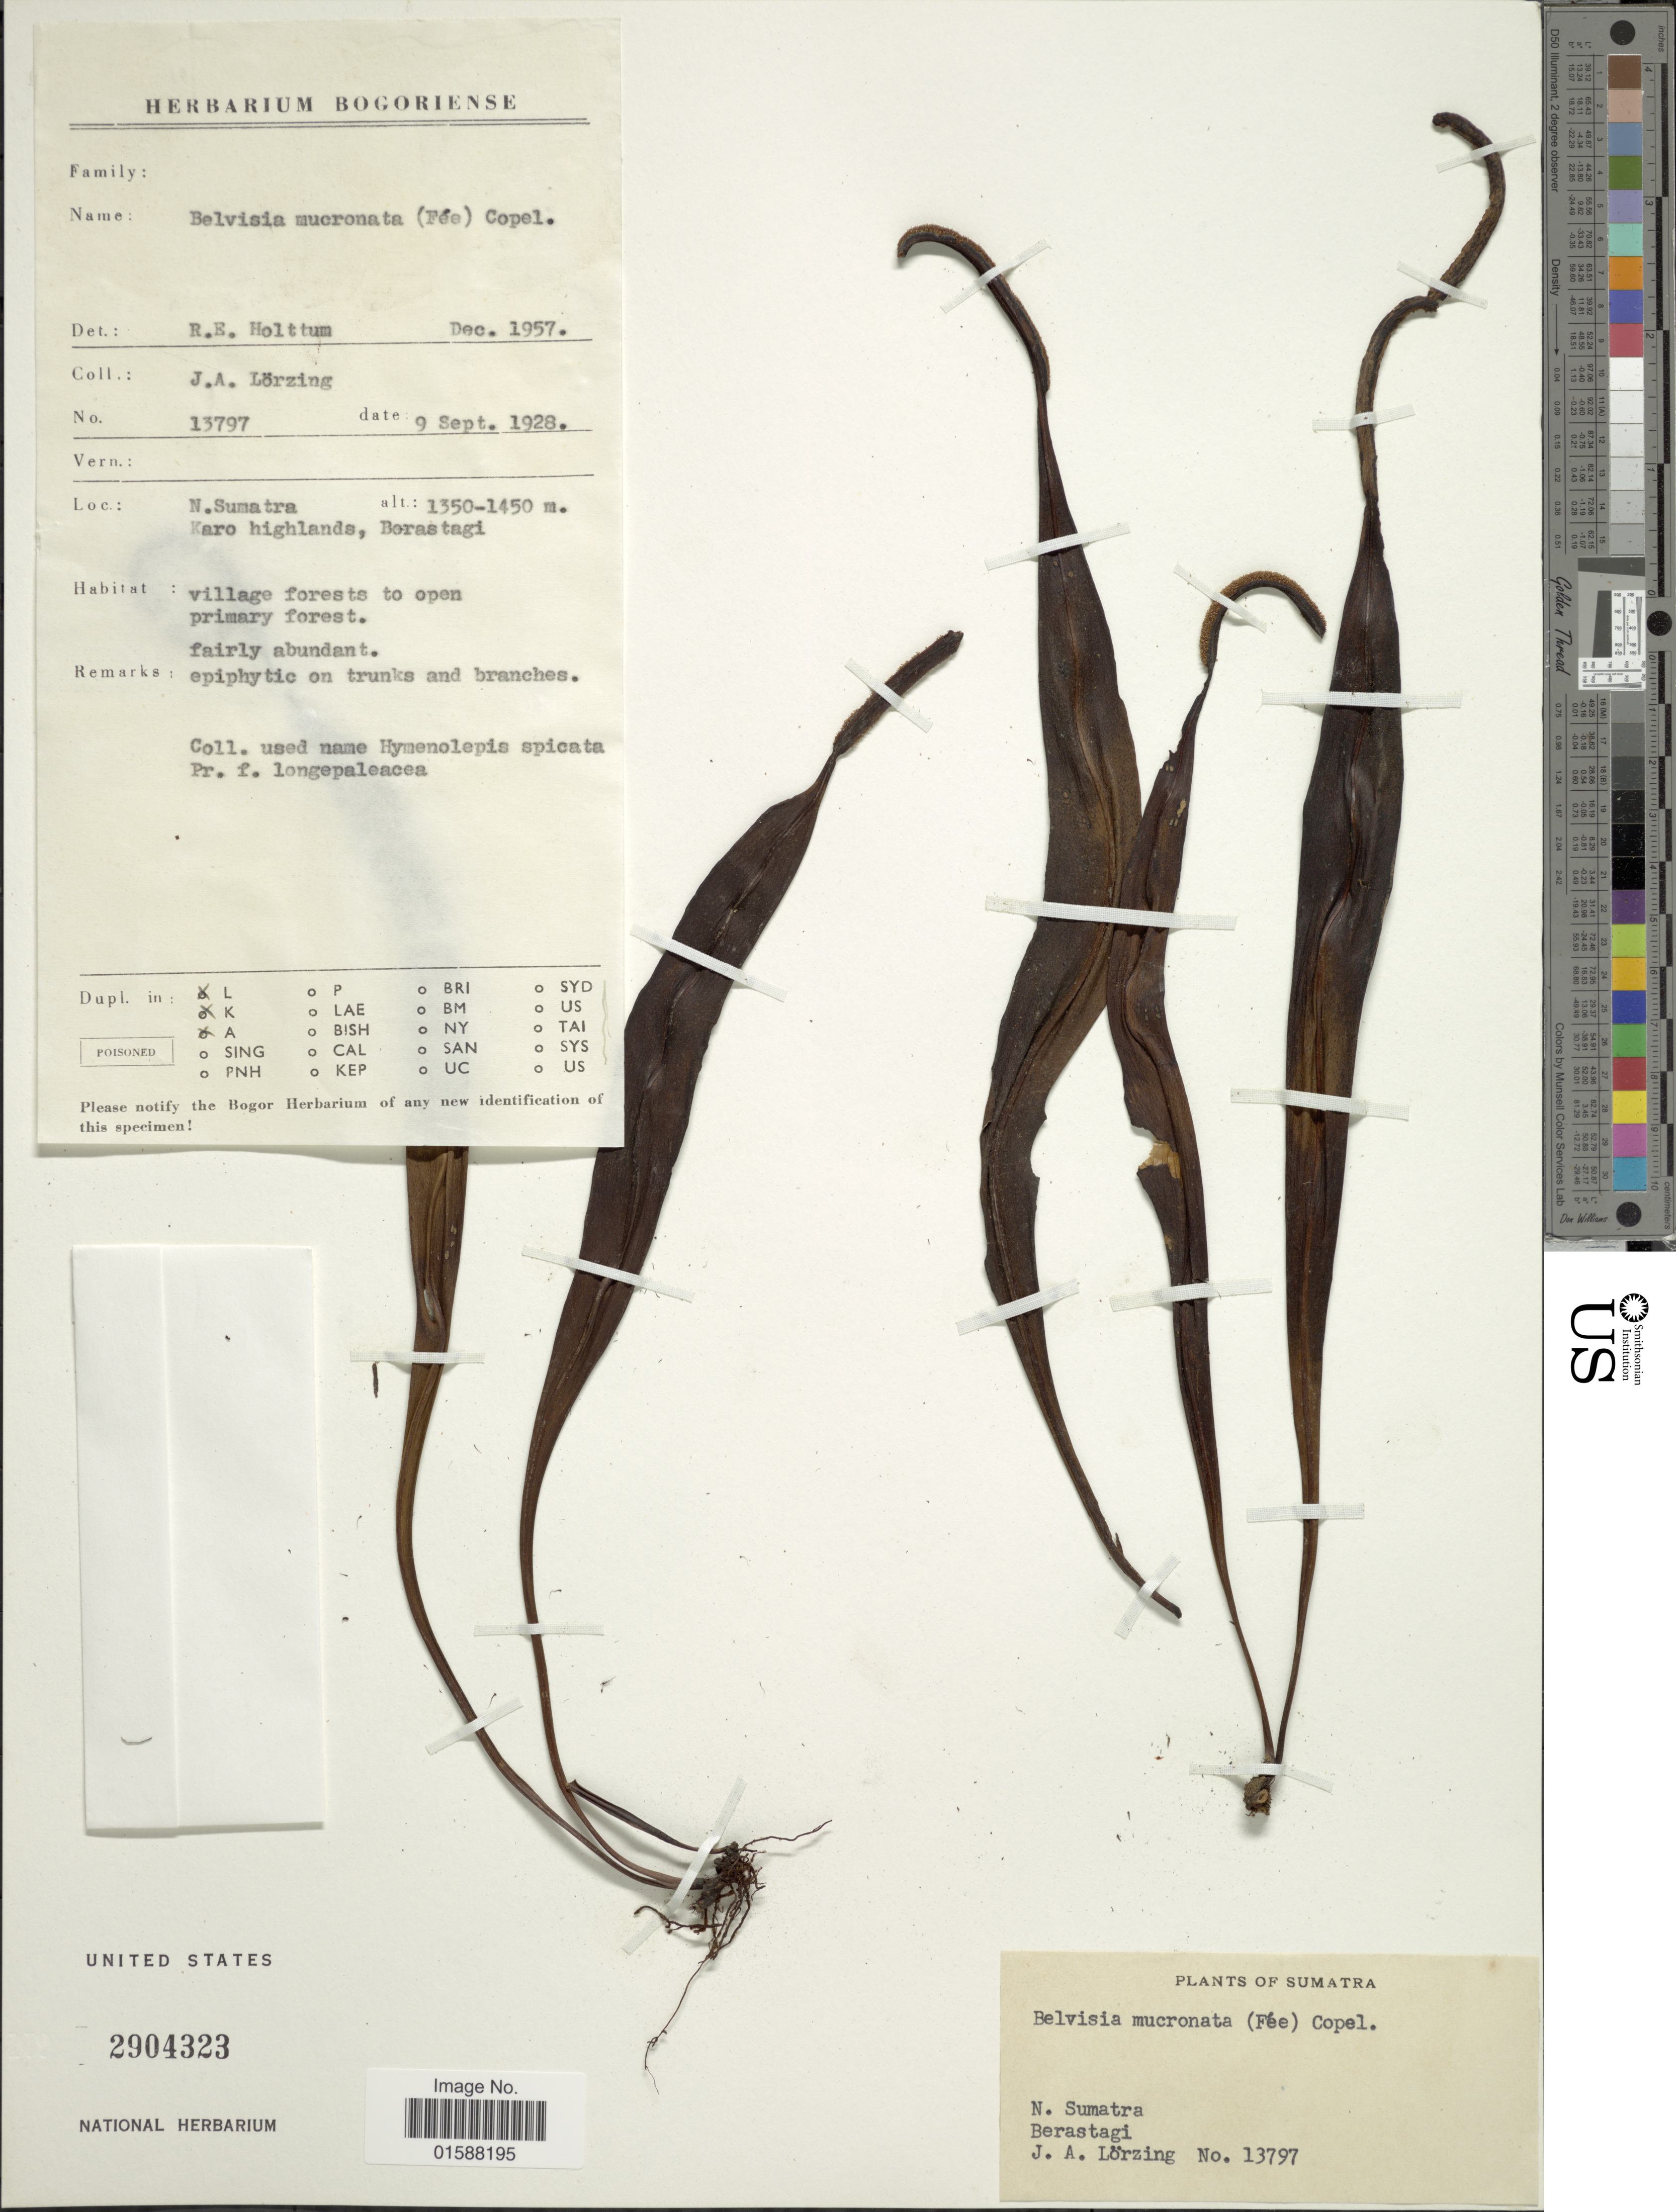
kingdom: Plantae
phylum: Tracheophyta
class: Polypodiopsida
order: Polypodiales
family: Polypodiaceae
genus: Lepisorus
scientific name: Lepisorus mucronatus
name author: (Fée) Li S. Wang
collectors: J. Lorzing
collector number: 13797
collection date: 1928-09-09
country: Indonesia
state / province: Sumatra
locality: N. Sumatra. karo highlands, Berastagi [interpreted]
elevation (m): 1350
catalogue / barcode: US 2904323